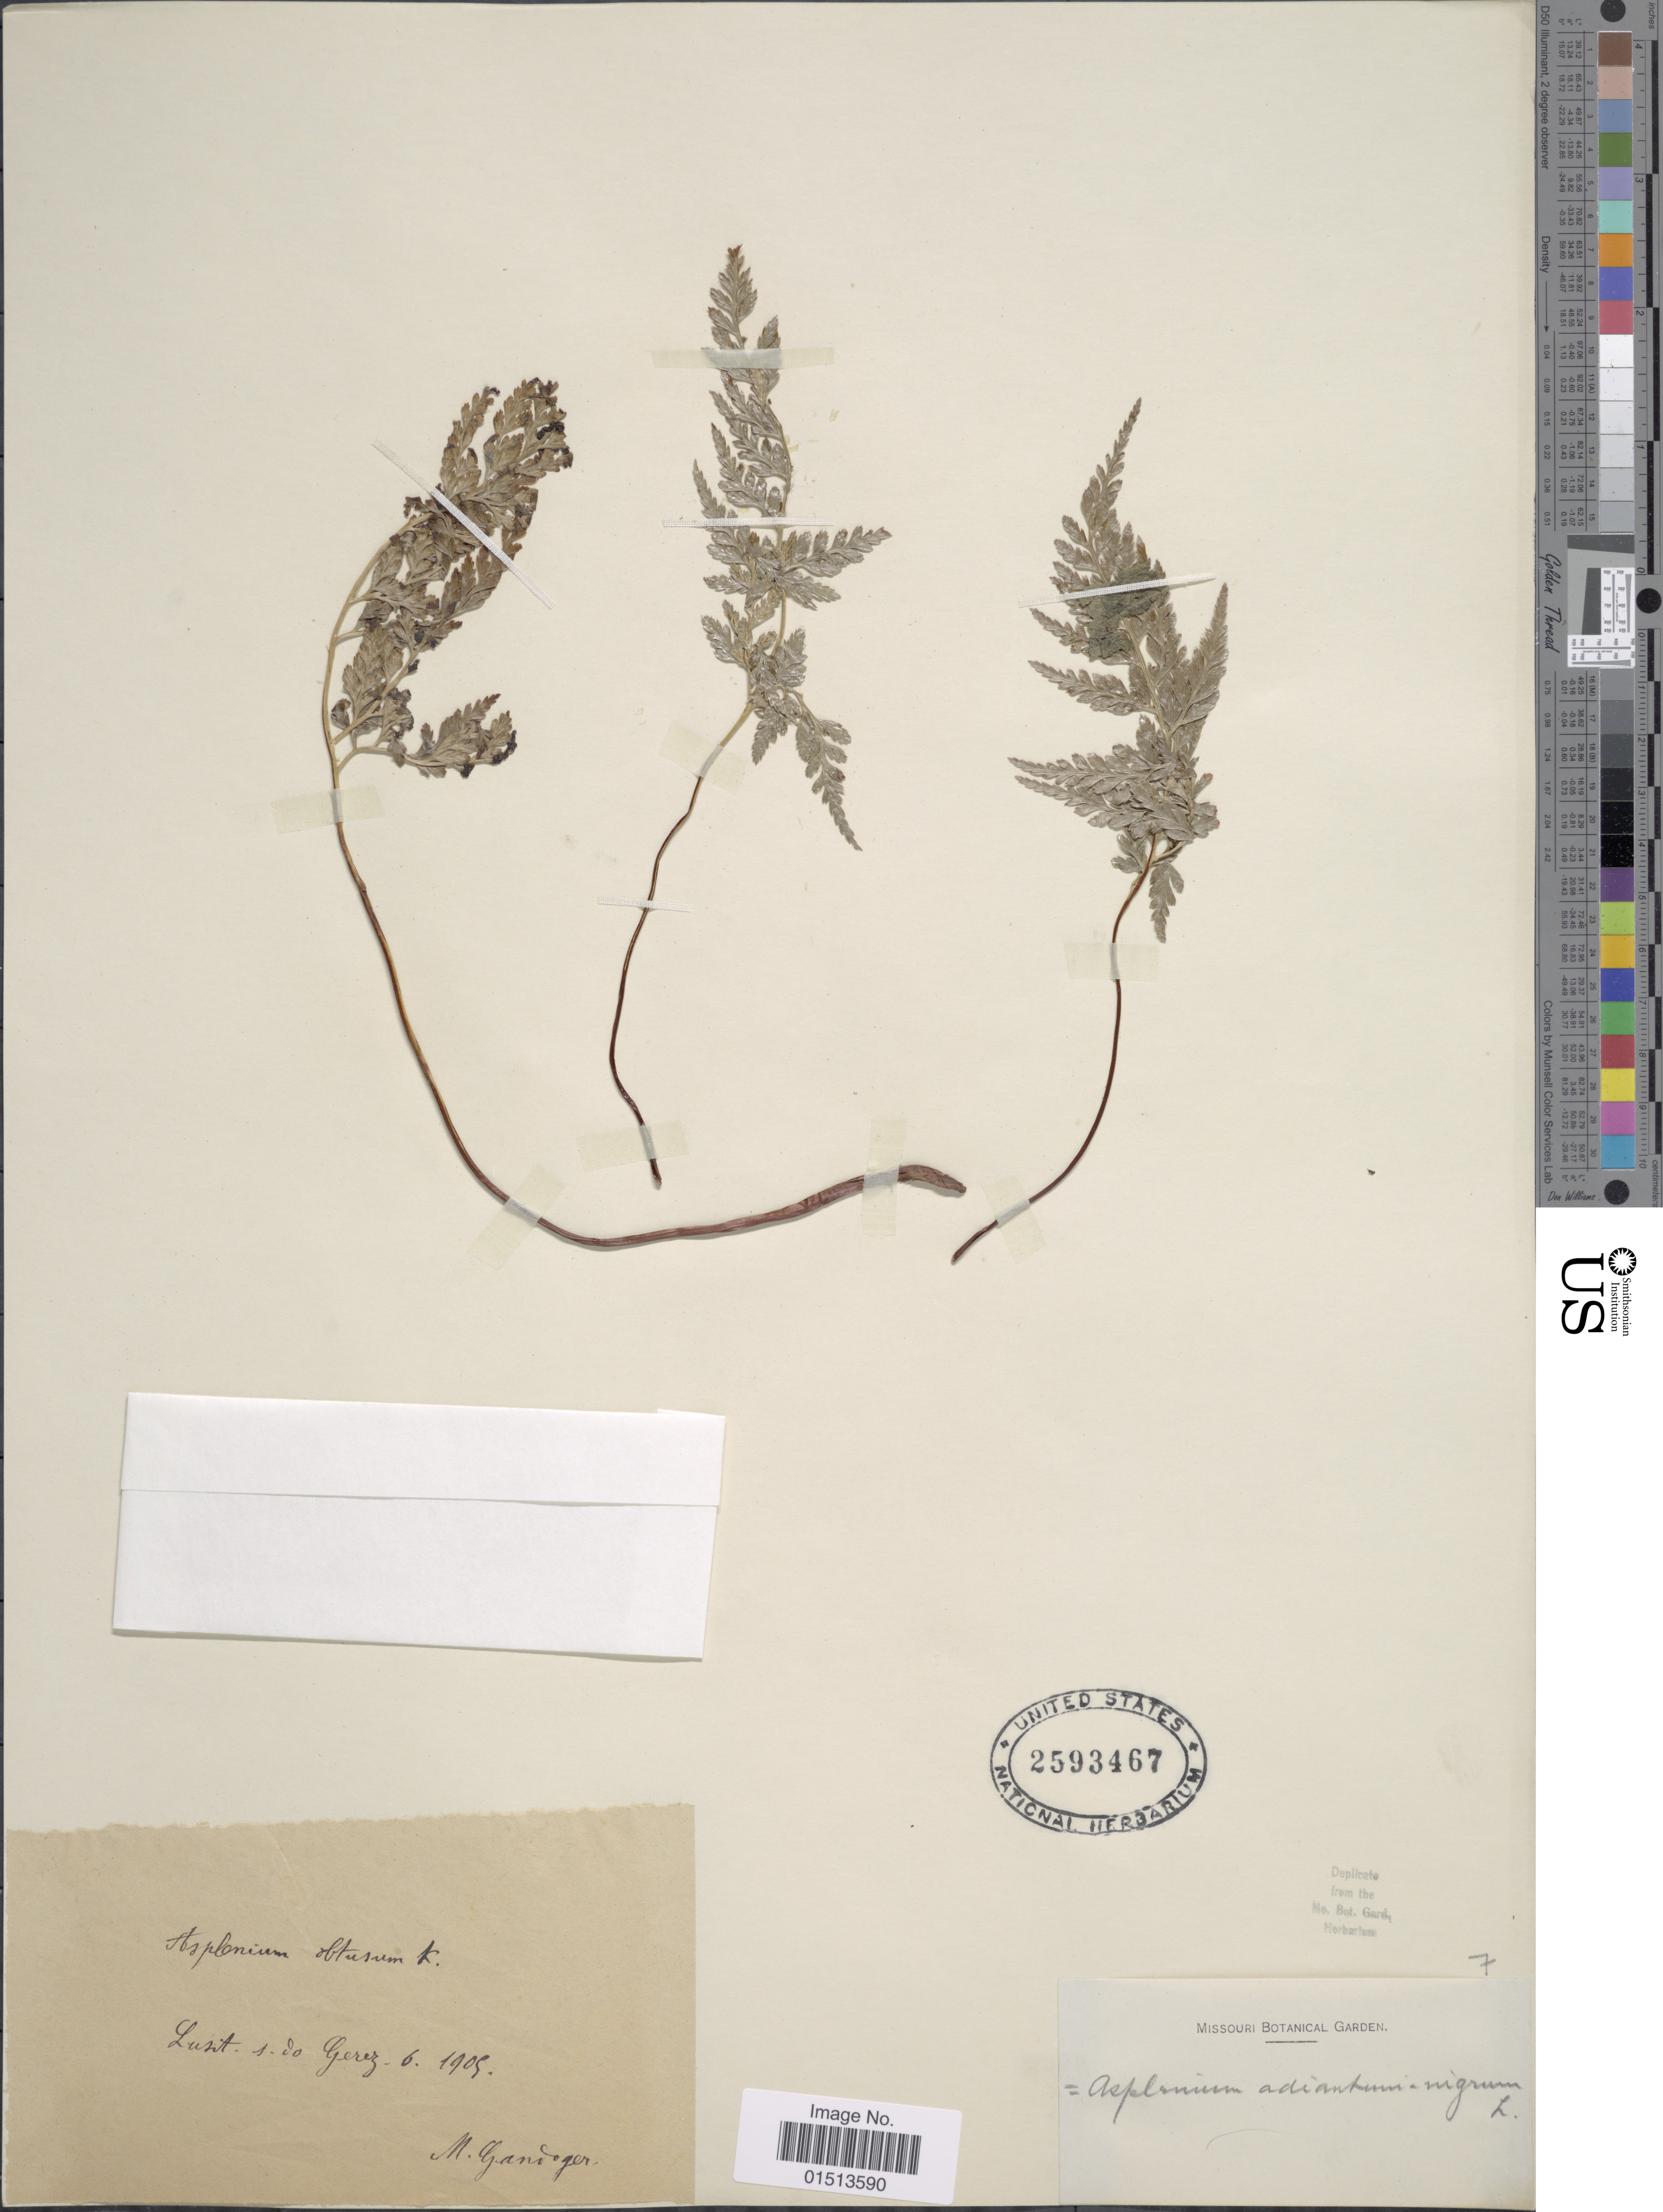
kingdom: Plantae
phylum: Tracheophyta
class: Polypodiopsida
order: Polypodiales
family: Aspleniaceae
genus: Asplenium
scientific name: Asplenium adiantum-nigrum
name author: L.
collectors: M. Gandoger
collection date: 1909-06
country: Portugal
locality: Gerez.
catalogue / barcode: US 2593467